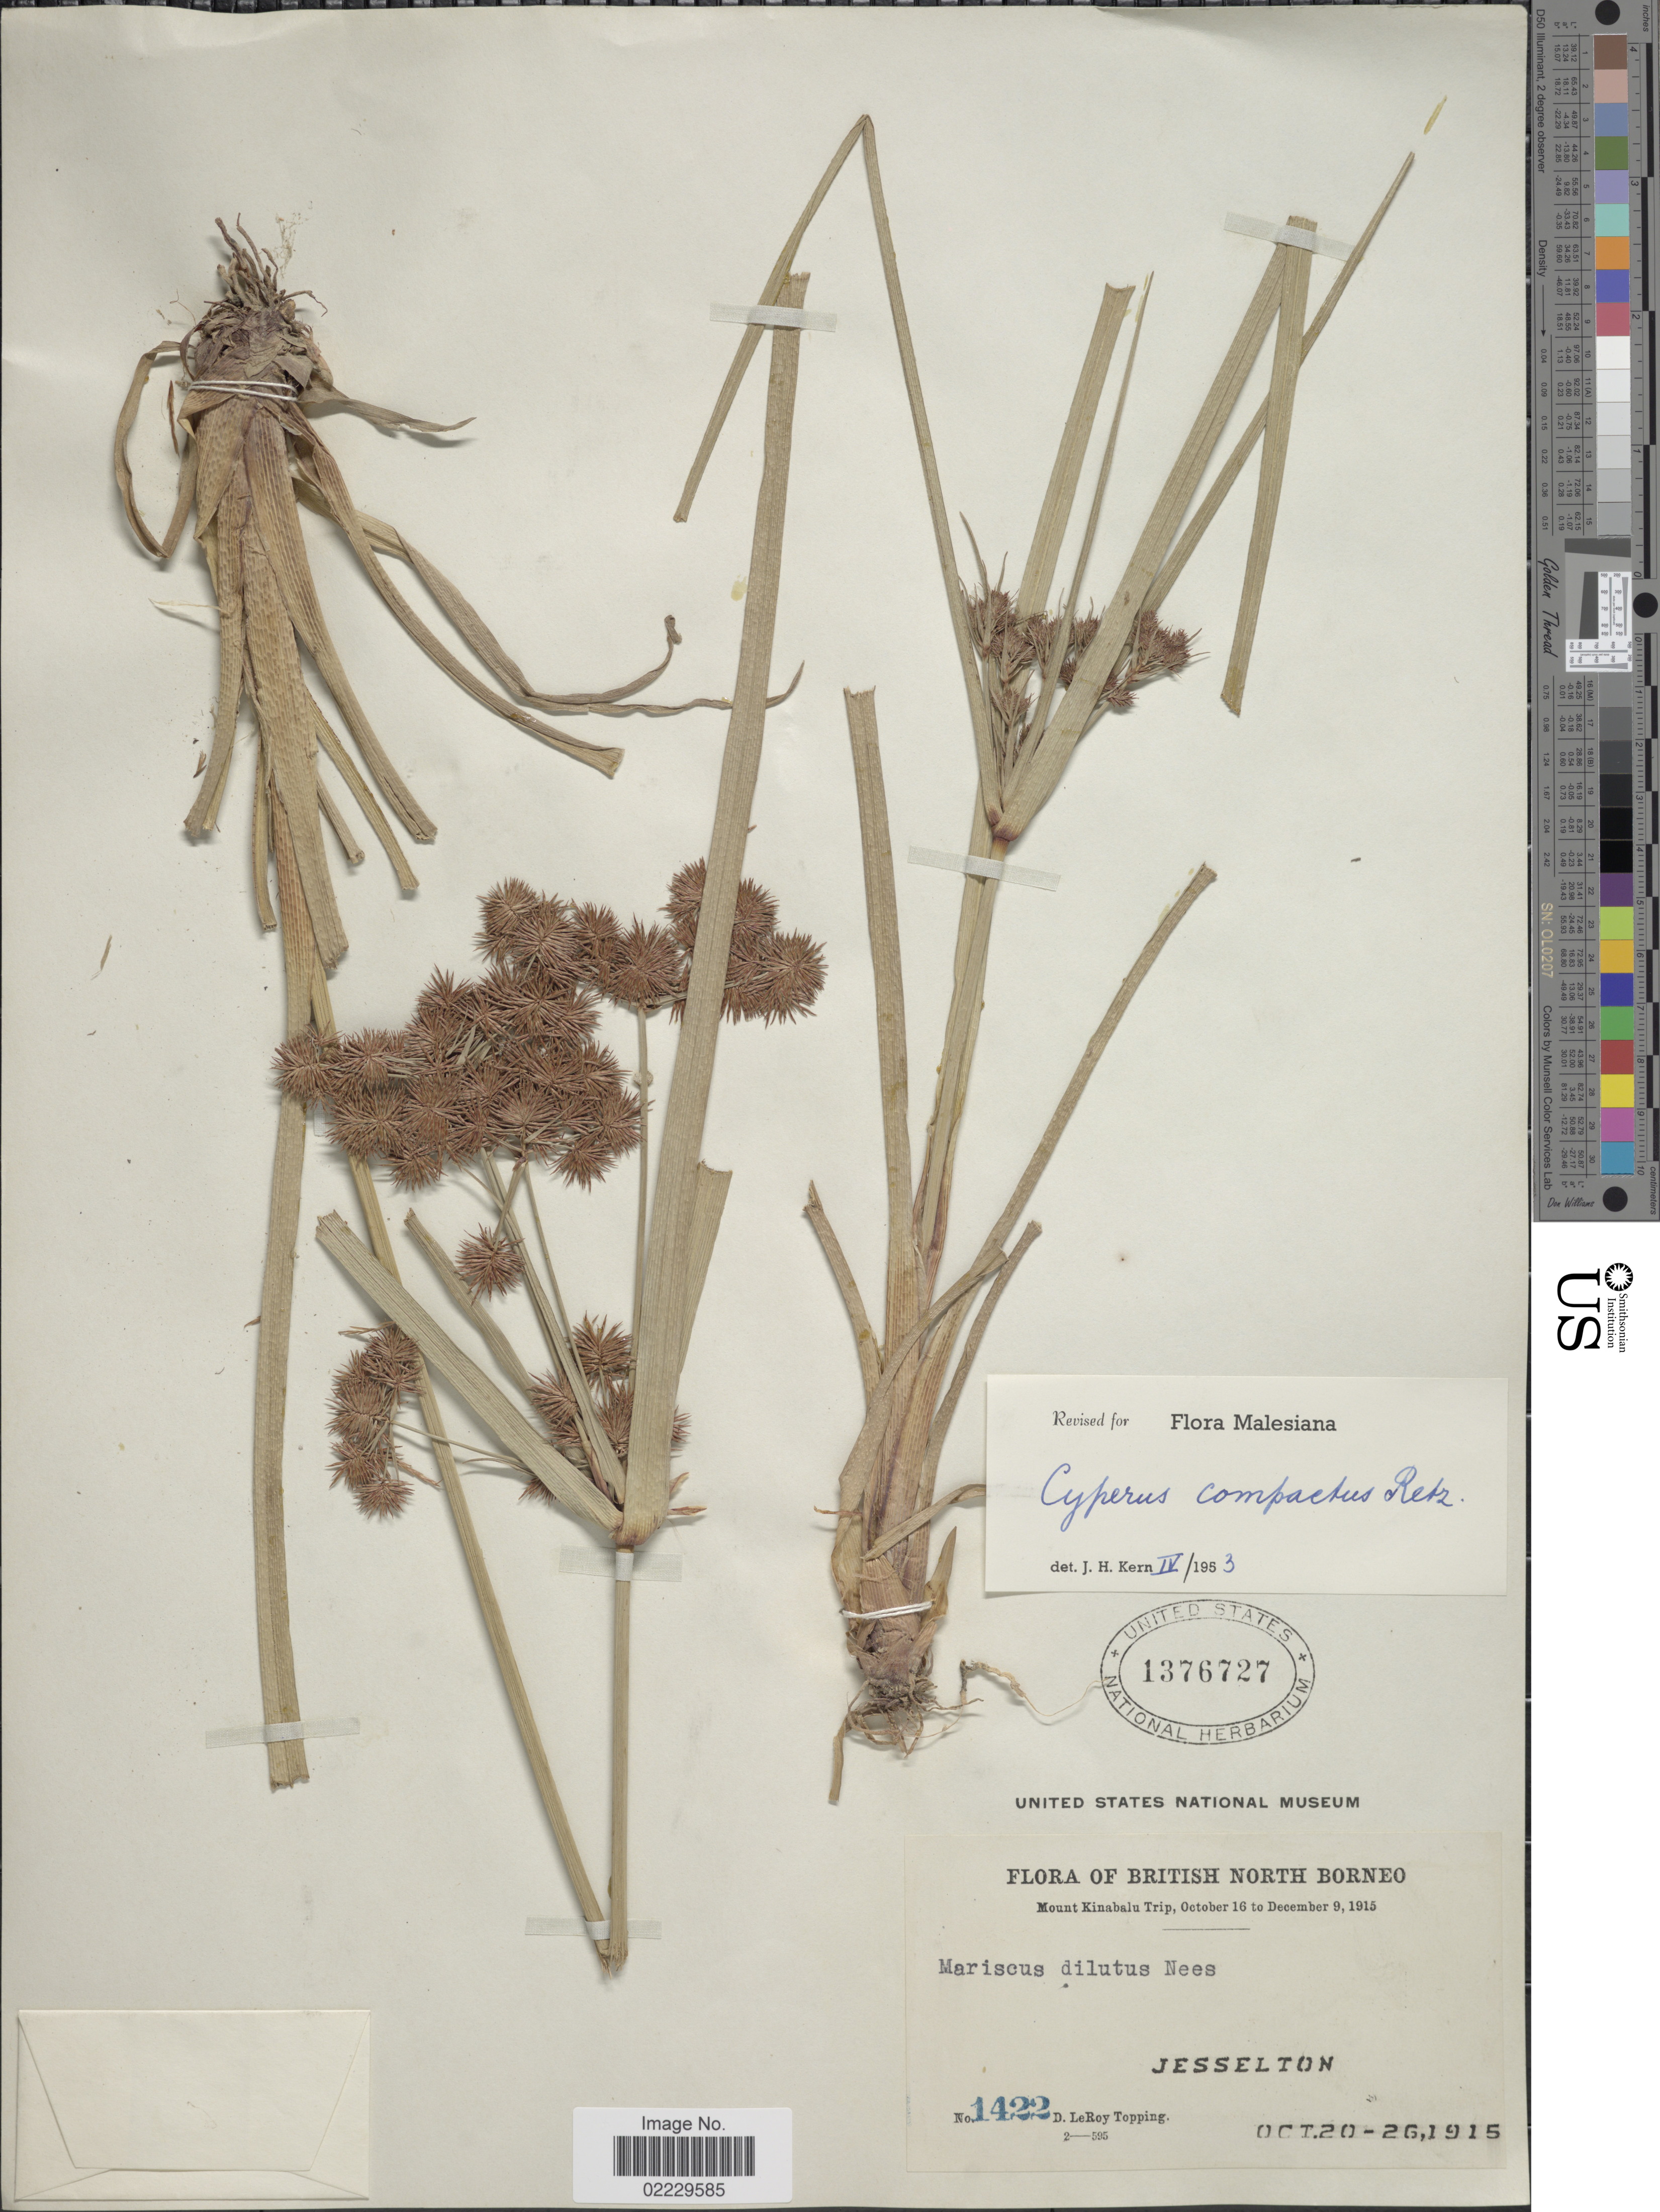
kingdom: Plantae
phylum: Tracheophyta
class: Liliopsida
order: Poales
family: Cyperaceae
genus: Cyperus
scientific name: Cyperus compactus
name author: Retz.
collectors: D. L. Topping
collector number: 1422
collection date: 1915-10-20/1915-10-26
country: Malaysia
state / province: Sabah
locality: British North Borneo, Jesselton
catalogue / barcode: US 1376727